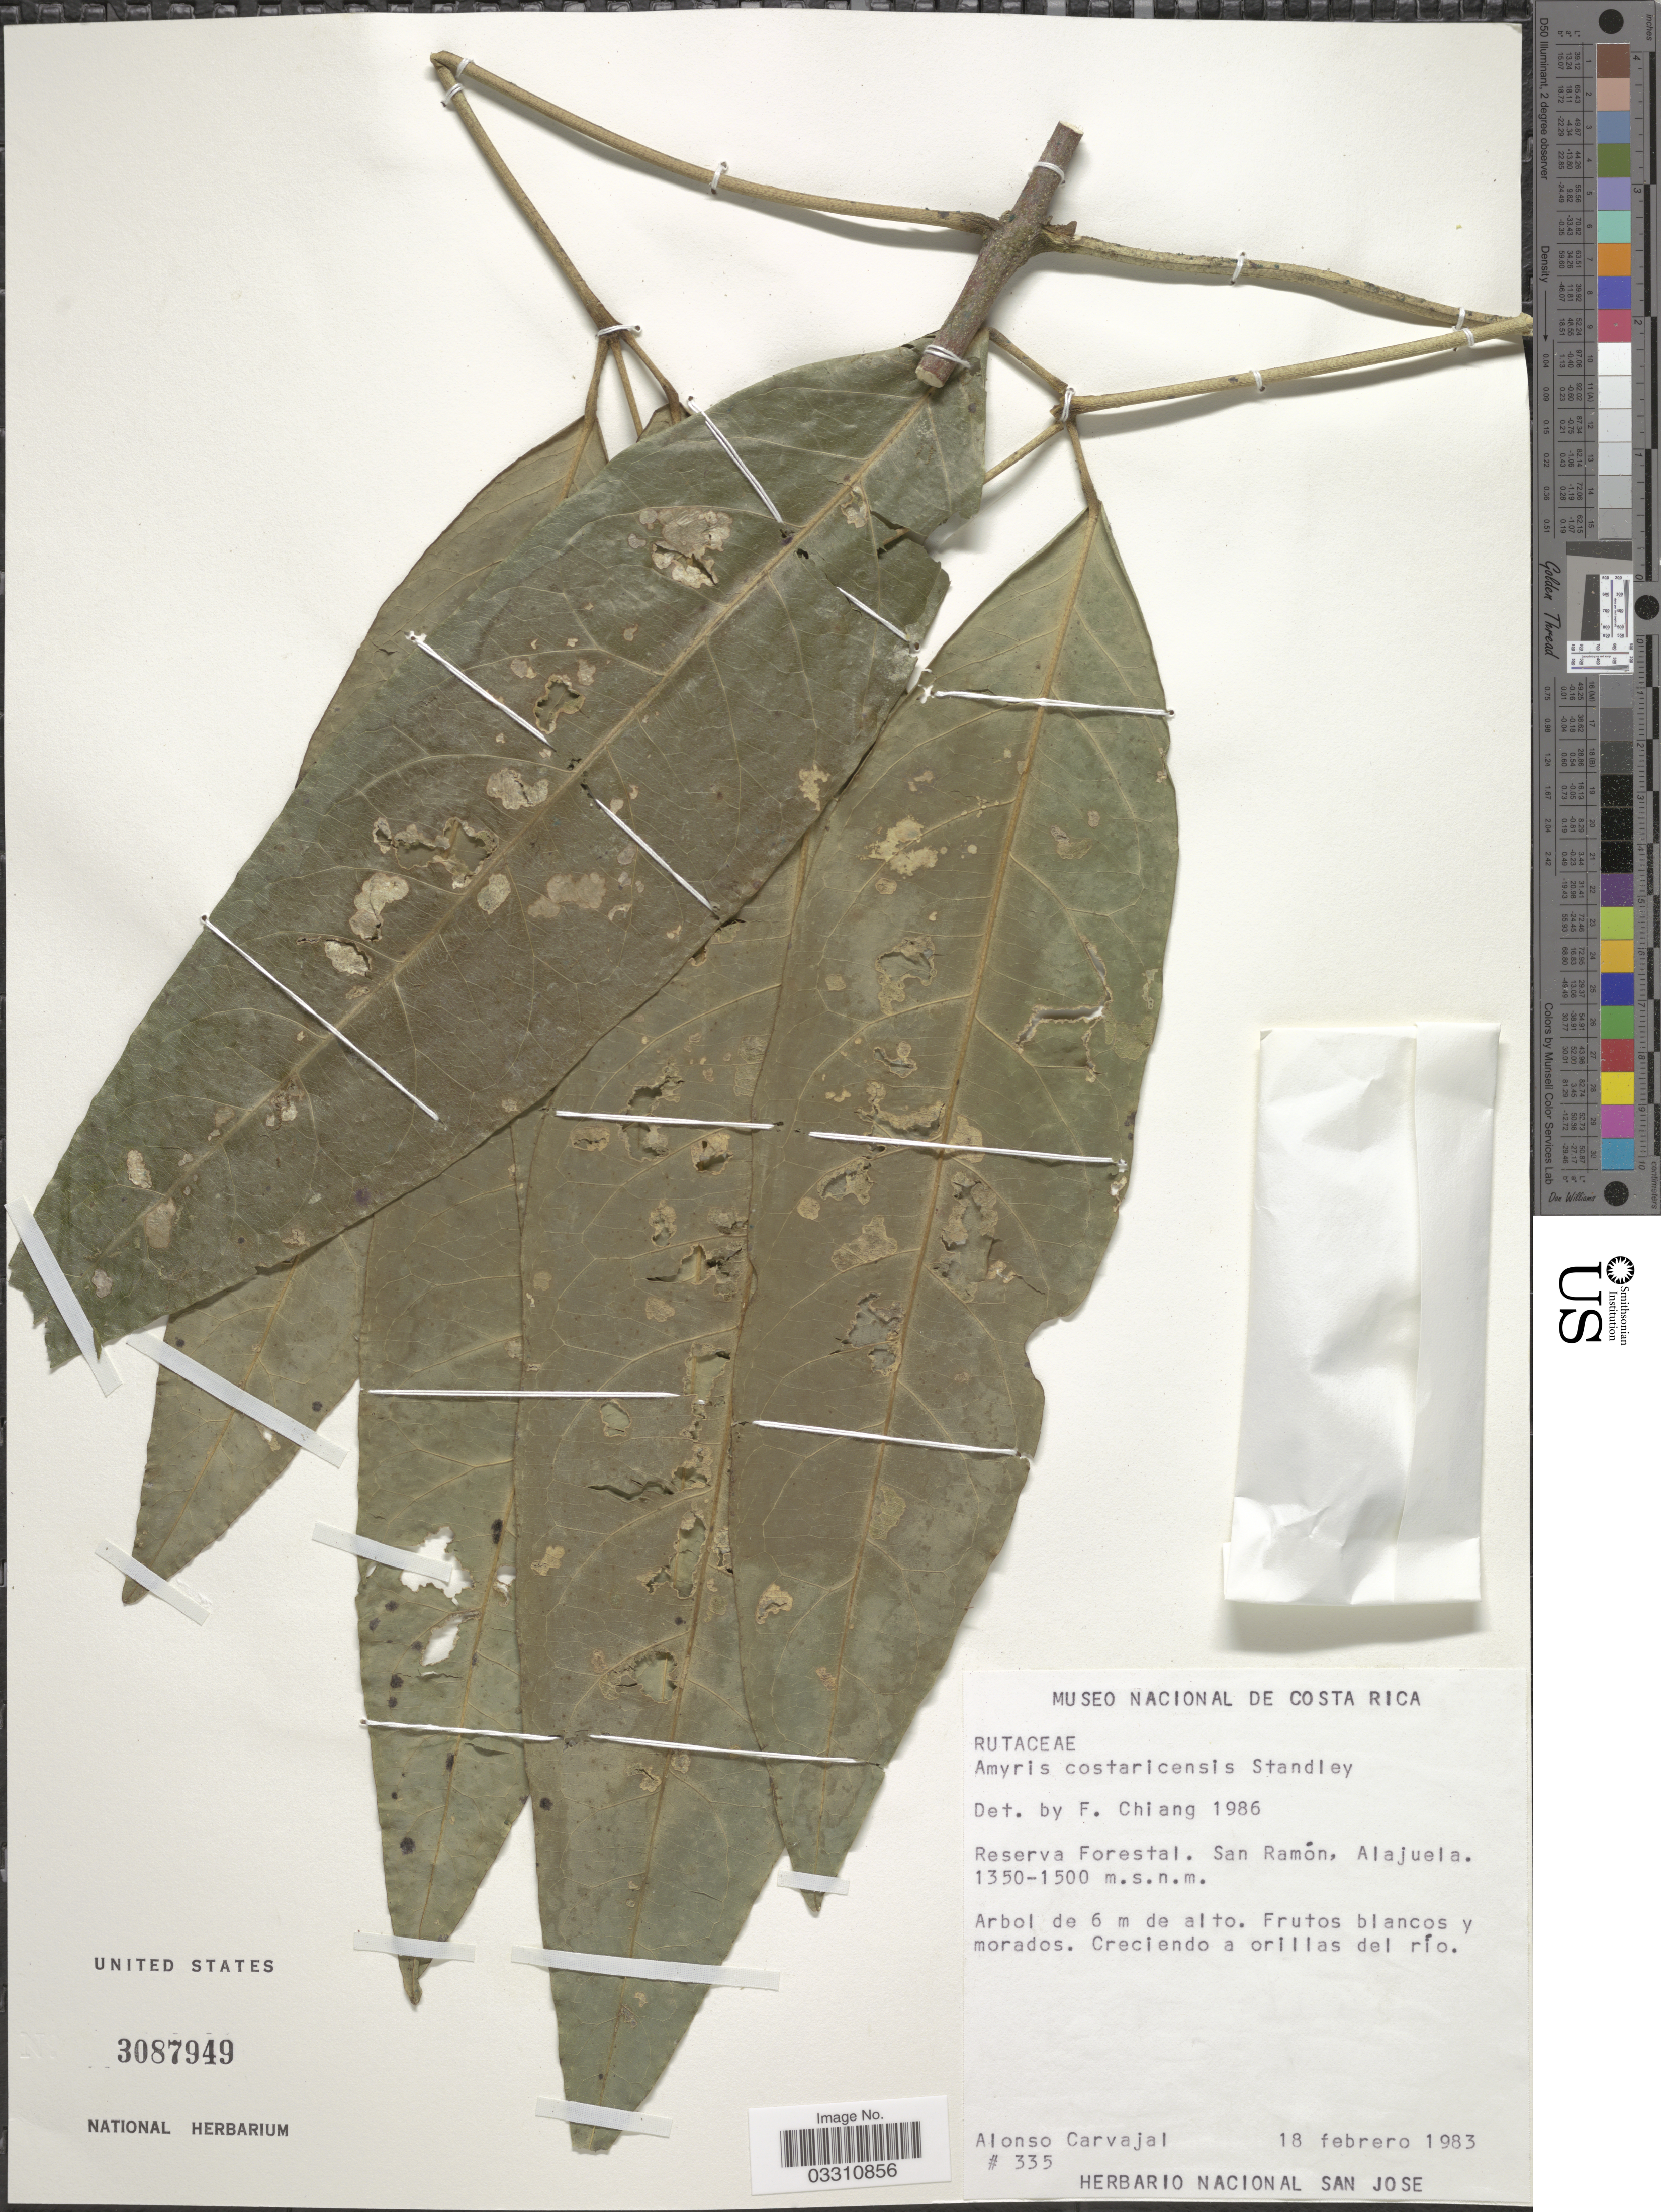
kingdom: Plantae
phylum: Tracheophyta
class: Magnoliopsida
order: Sapindales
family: Rutaceae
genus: Amyris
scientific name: Amyris costaricensis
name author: Standl.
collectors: A. Carvajal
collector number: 335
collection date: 1983-02-18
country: Costa Rica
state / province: Alajuela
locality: Reserva Forestal. San Ramón.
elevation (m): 1350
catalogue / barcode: US 3087949